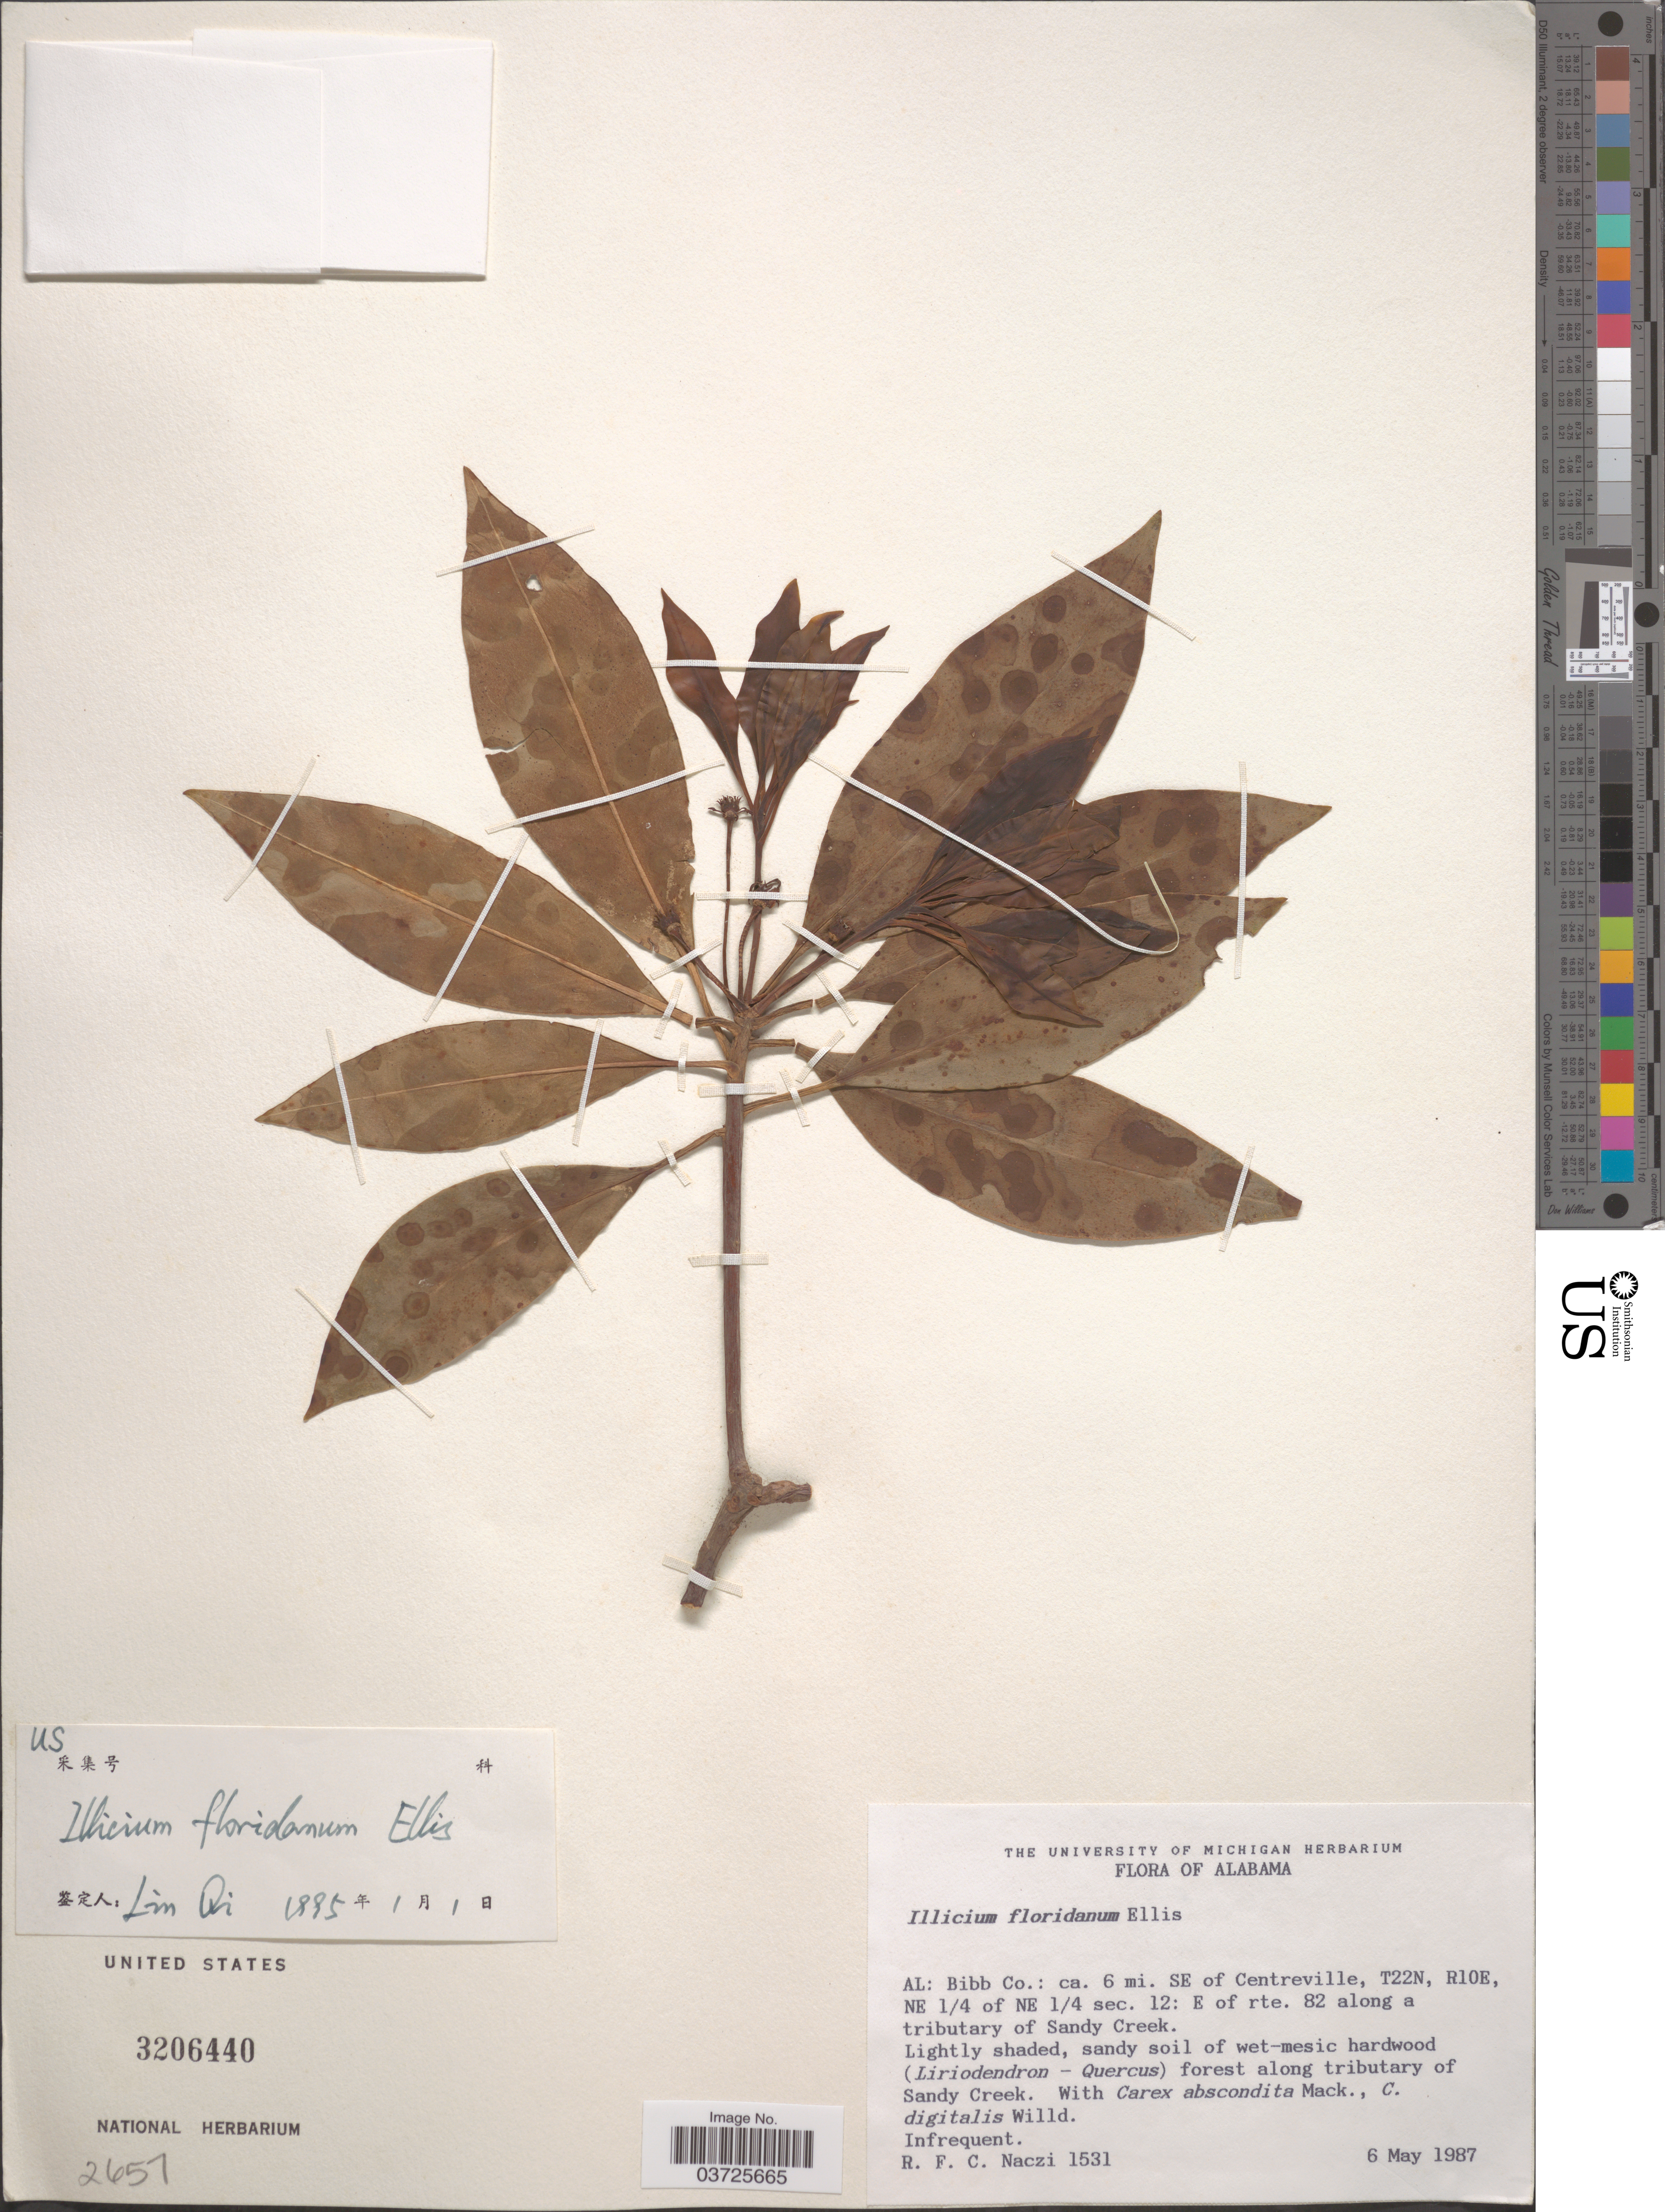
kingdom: Plantae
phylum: Tracheophyta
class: Magnoliopsida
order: Austrobaileyales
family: Schisandraceae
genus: Illicium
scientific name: Illicium floridanum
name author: J. Ellis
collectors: R. F. C. Naczi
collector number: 1531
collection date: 1987-05-06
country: United States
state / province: Alabama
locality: Bibb Co.: ca. 6 mi. SE of Centreville, T22N, R10E, NE ¼ of NE ¼ sec. 12: E of rte. 82 along a tributary of Sandy Creek.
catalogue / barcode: US 3206440